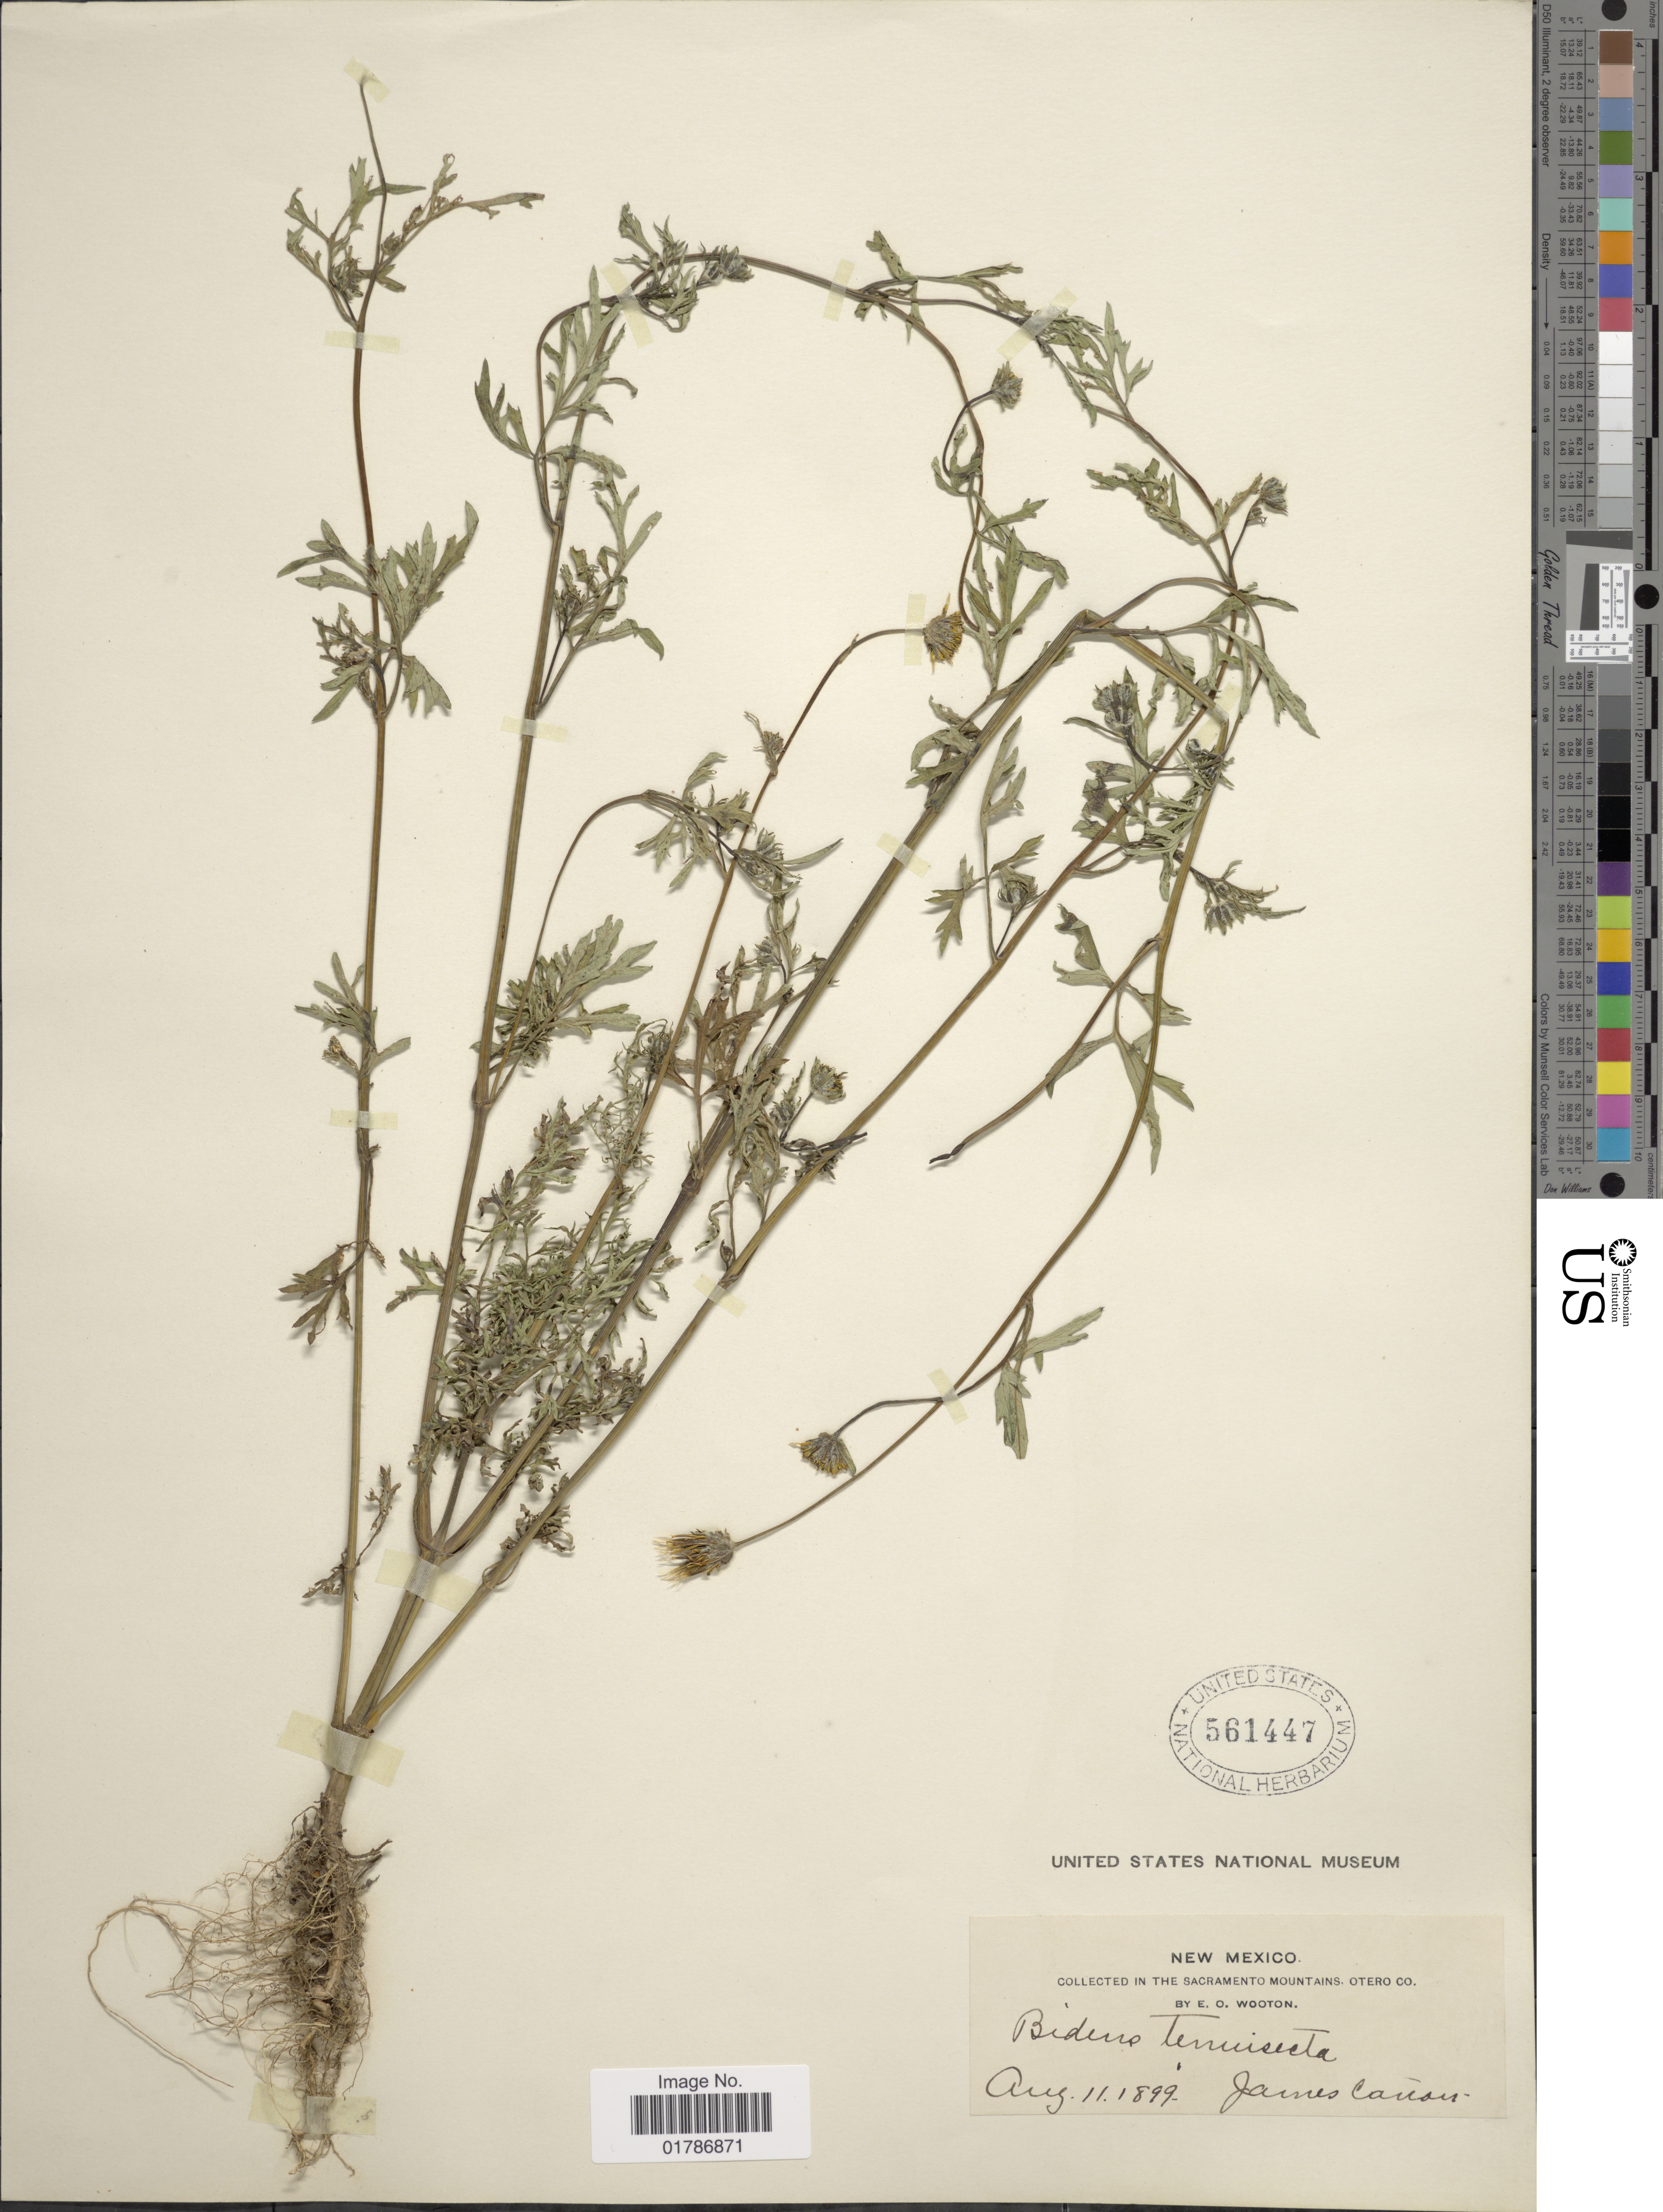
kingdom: Plantae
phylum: Tracheophyta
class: Magnoliopsida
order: Asterales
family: Asteraceae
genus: Bidens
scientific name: Bidens tenuisecta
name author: A. Gray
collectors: E. O. Wooton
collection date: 1899-08-11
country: United States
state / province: New Mexico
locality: In The Sacramento Mountains, Otero Co., James Canon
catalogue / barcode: US 561447